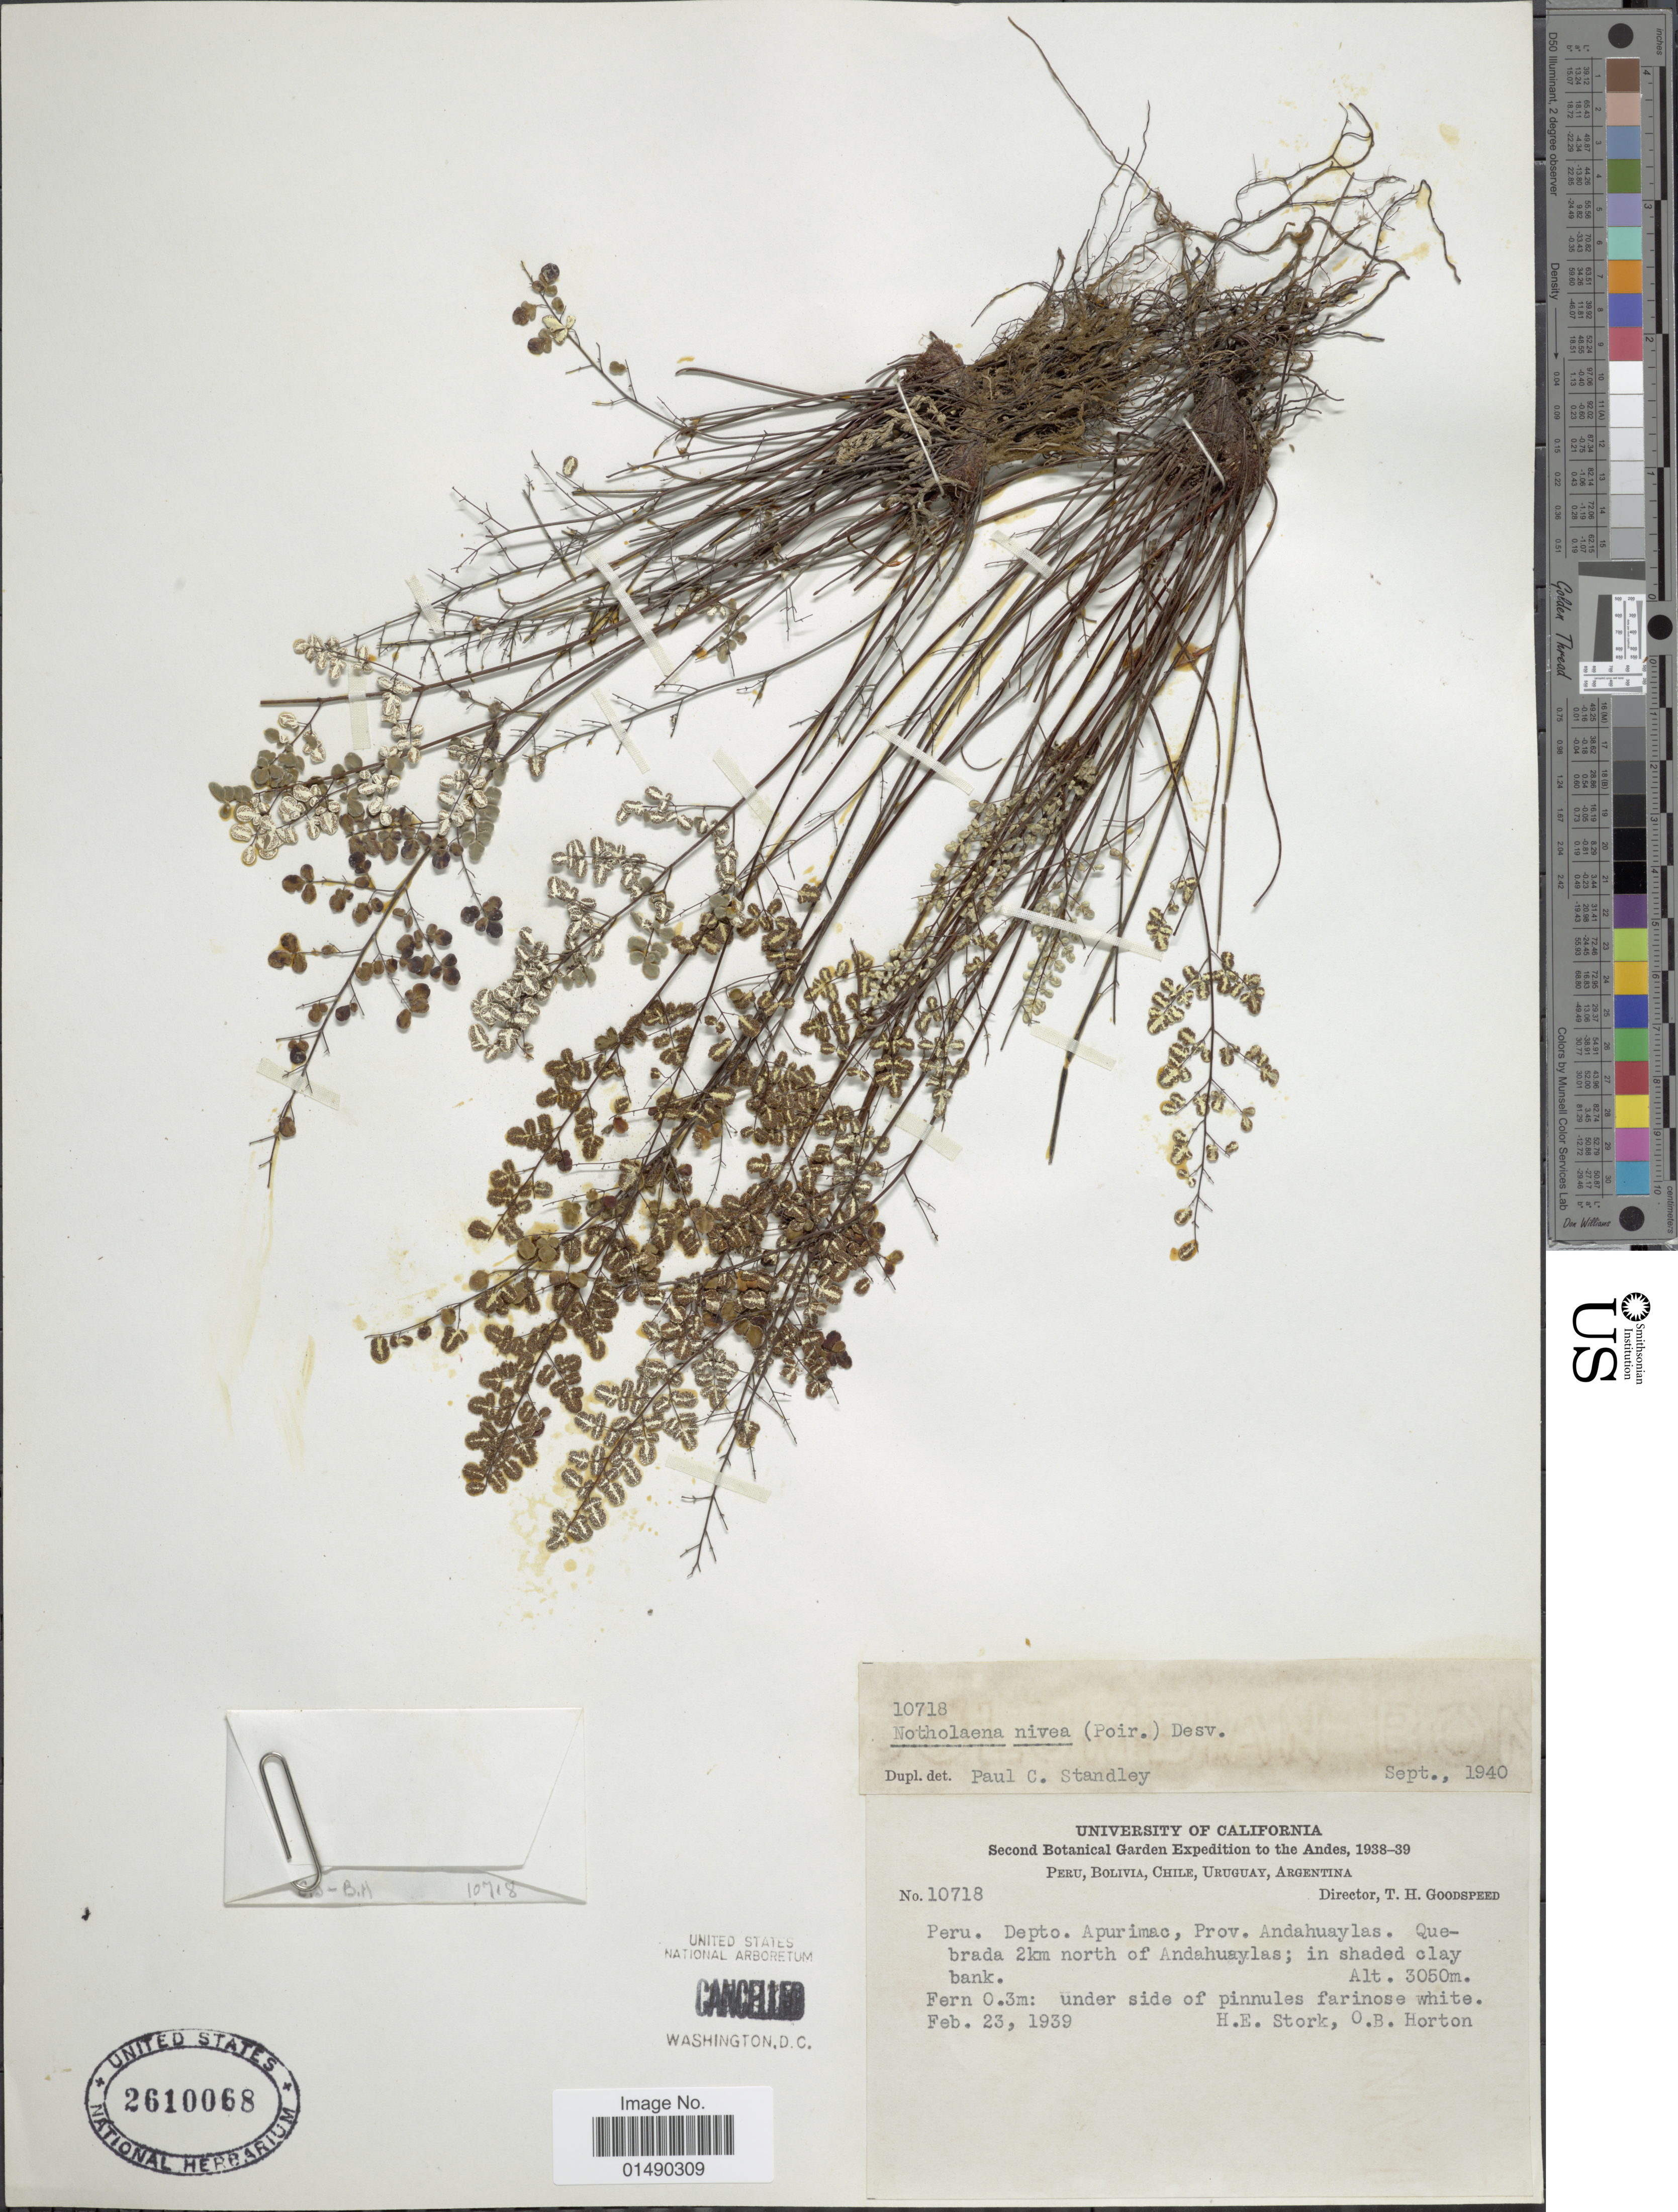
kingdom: Plantae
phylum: Tracheophyta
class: Polypodiopsida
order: Polypodiales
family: Pteridaceae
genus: Argyrochosma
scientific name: Argyrochosma nivea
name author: (Poir.) Windham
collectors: H. E. Stork & O. B. Horton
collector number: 10718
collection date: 1939-02-23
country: Peru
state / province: Apurímac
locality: Peru, Depto. Apurimac, Prov. Andahuaylas. Quebrada 2km north of Andauaylas.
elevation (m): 3050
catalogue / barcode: US 2610068